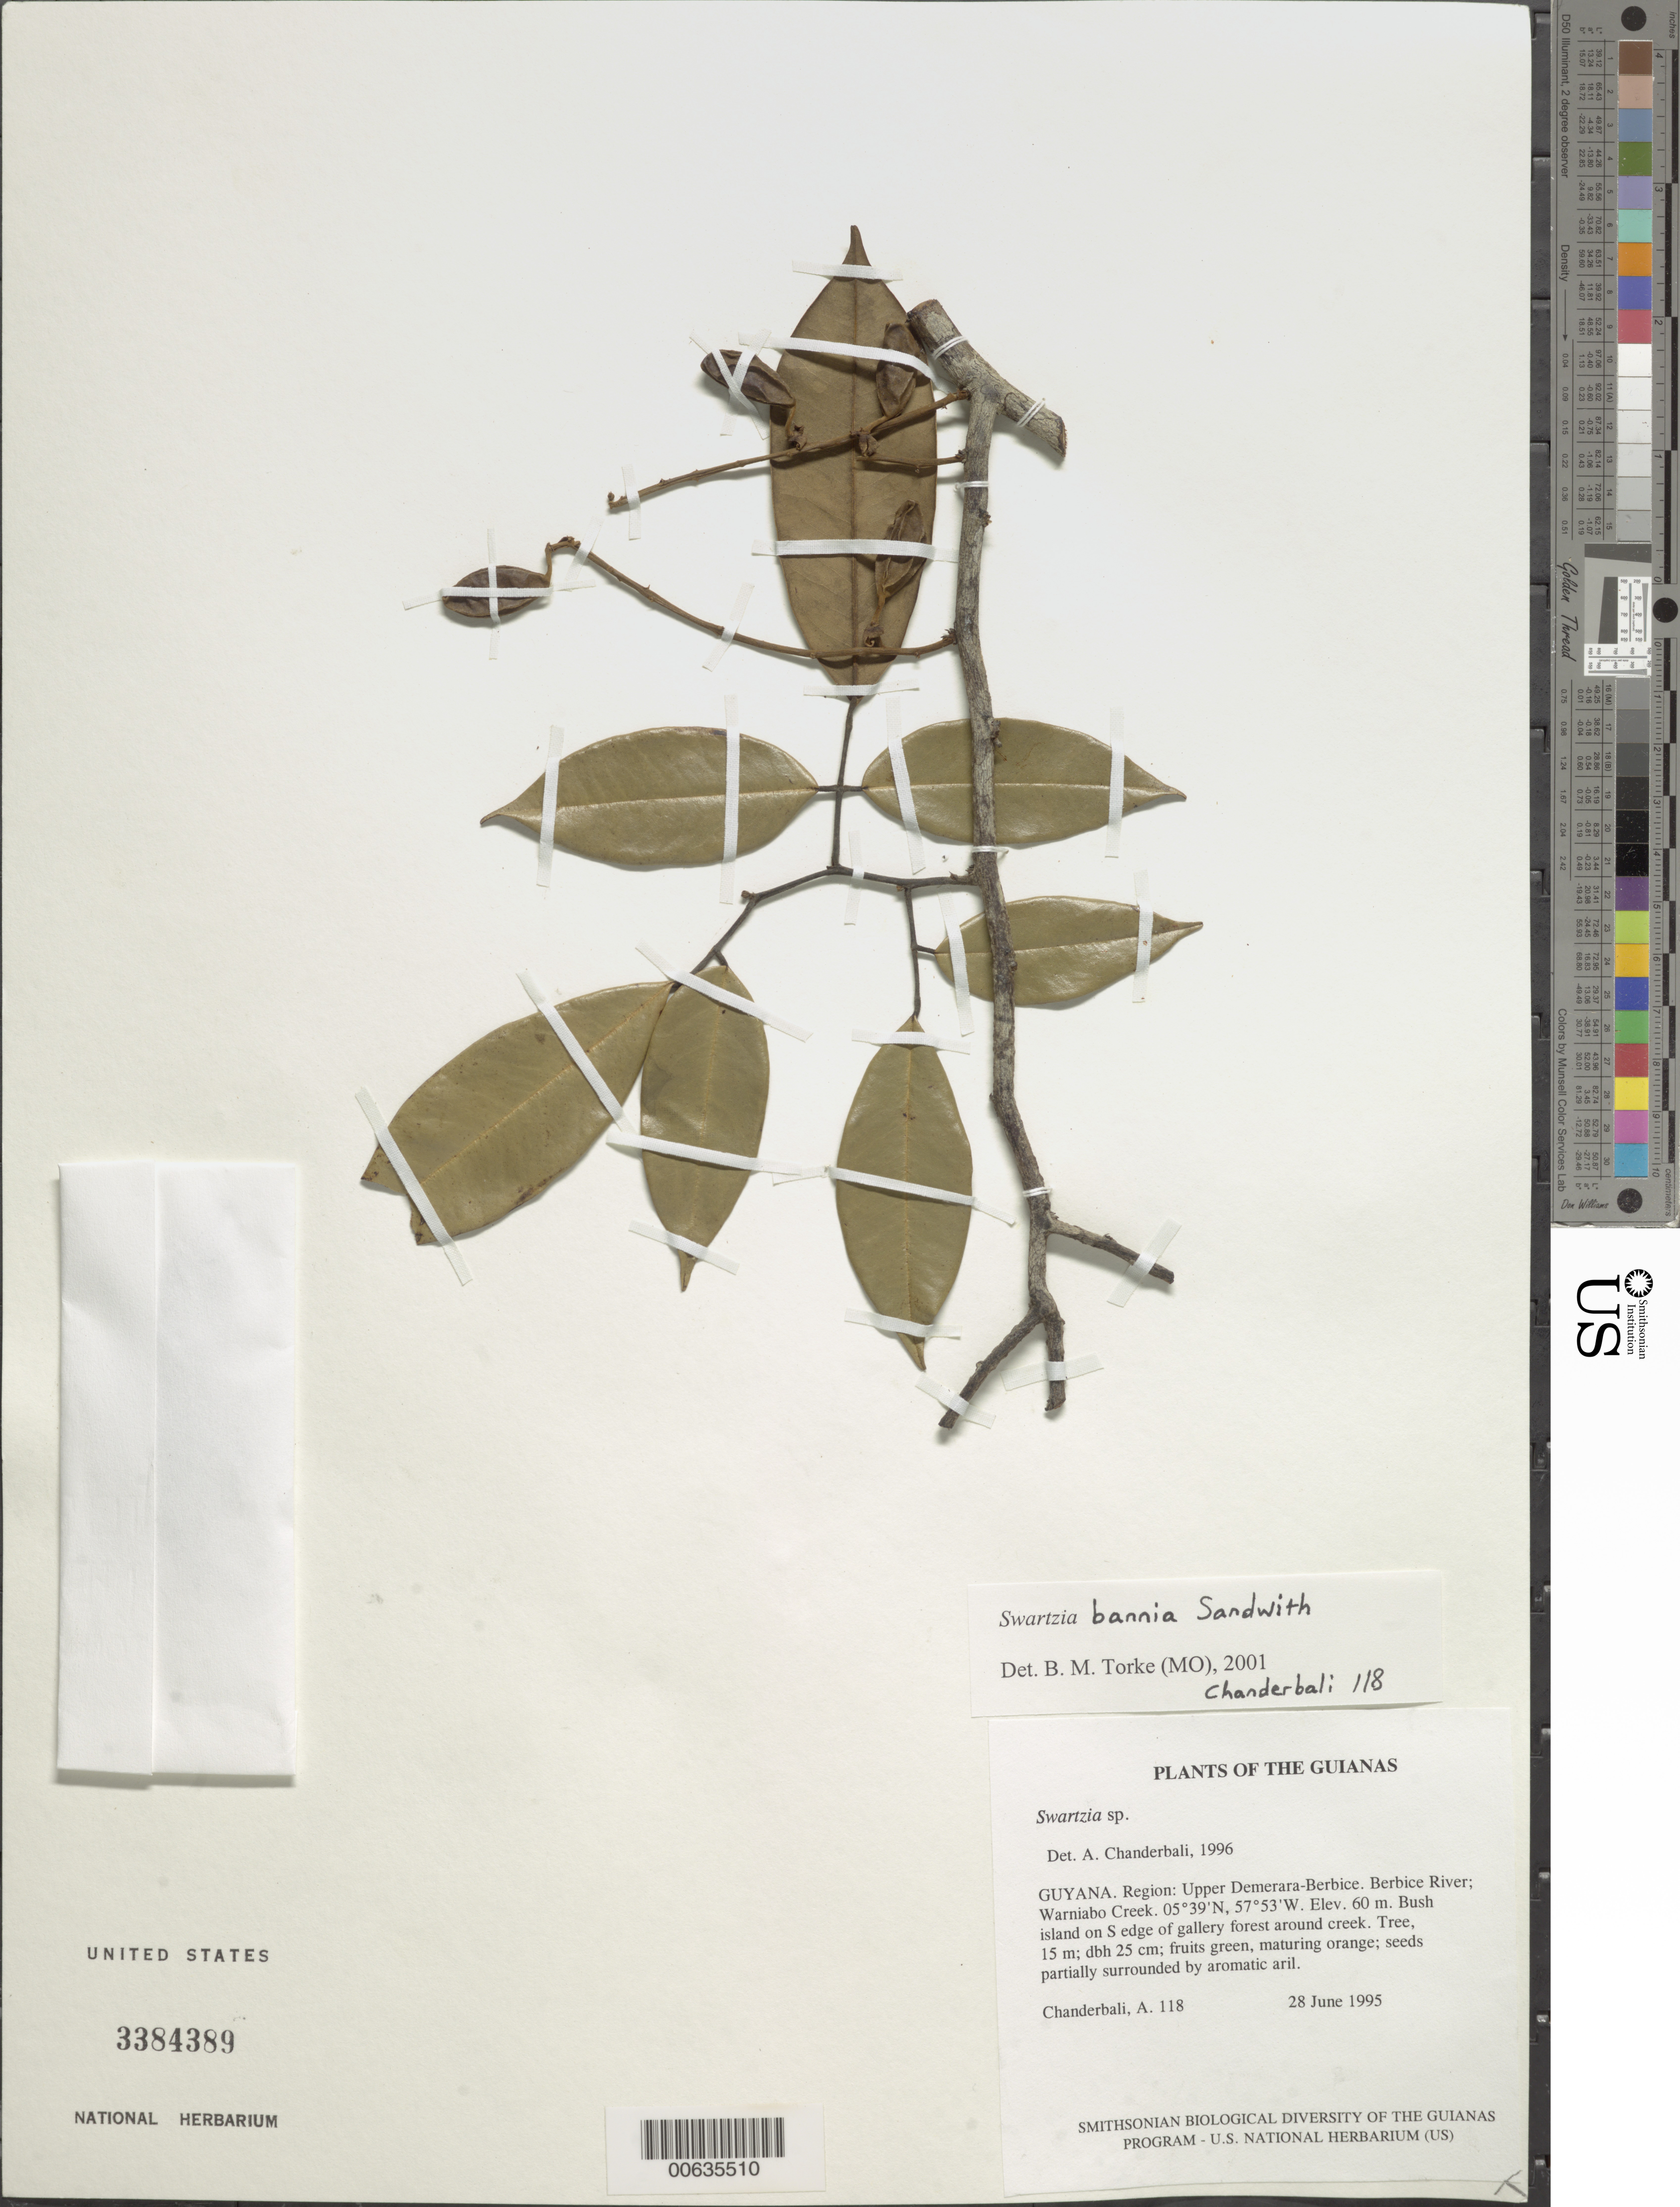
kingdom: Plantae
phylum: Tracheophyta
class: Magnoliopsida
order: Fabales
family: Fabaceae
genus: Swartzia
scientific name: Swartzia bannia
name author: Sandwith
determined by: Torke, B. M., (MO)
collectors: A. S. Chanderbali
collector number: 118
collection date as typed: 28 June 1995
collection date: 1995-06-28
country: Guyana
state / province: U. Demerara-Berbice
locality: Berbice River; Warniabo Creek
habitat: Bush island on S edge of gallery forest around creek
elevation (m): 60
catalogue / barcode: US 3384389